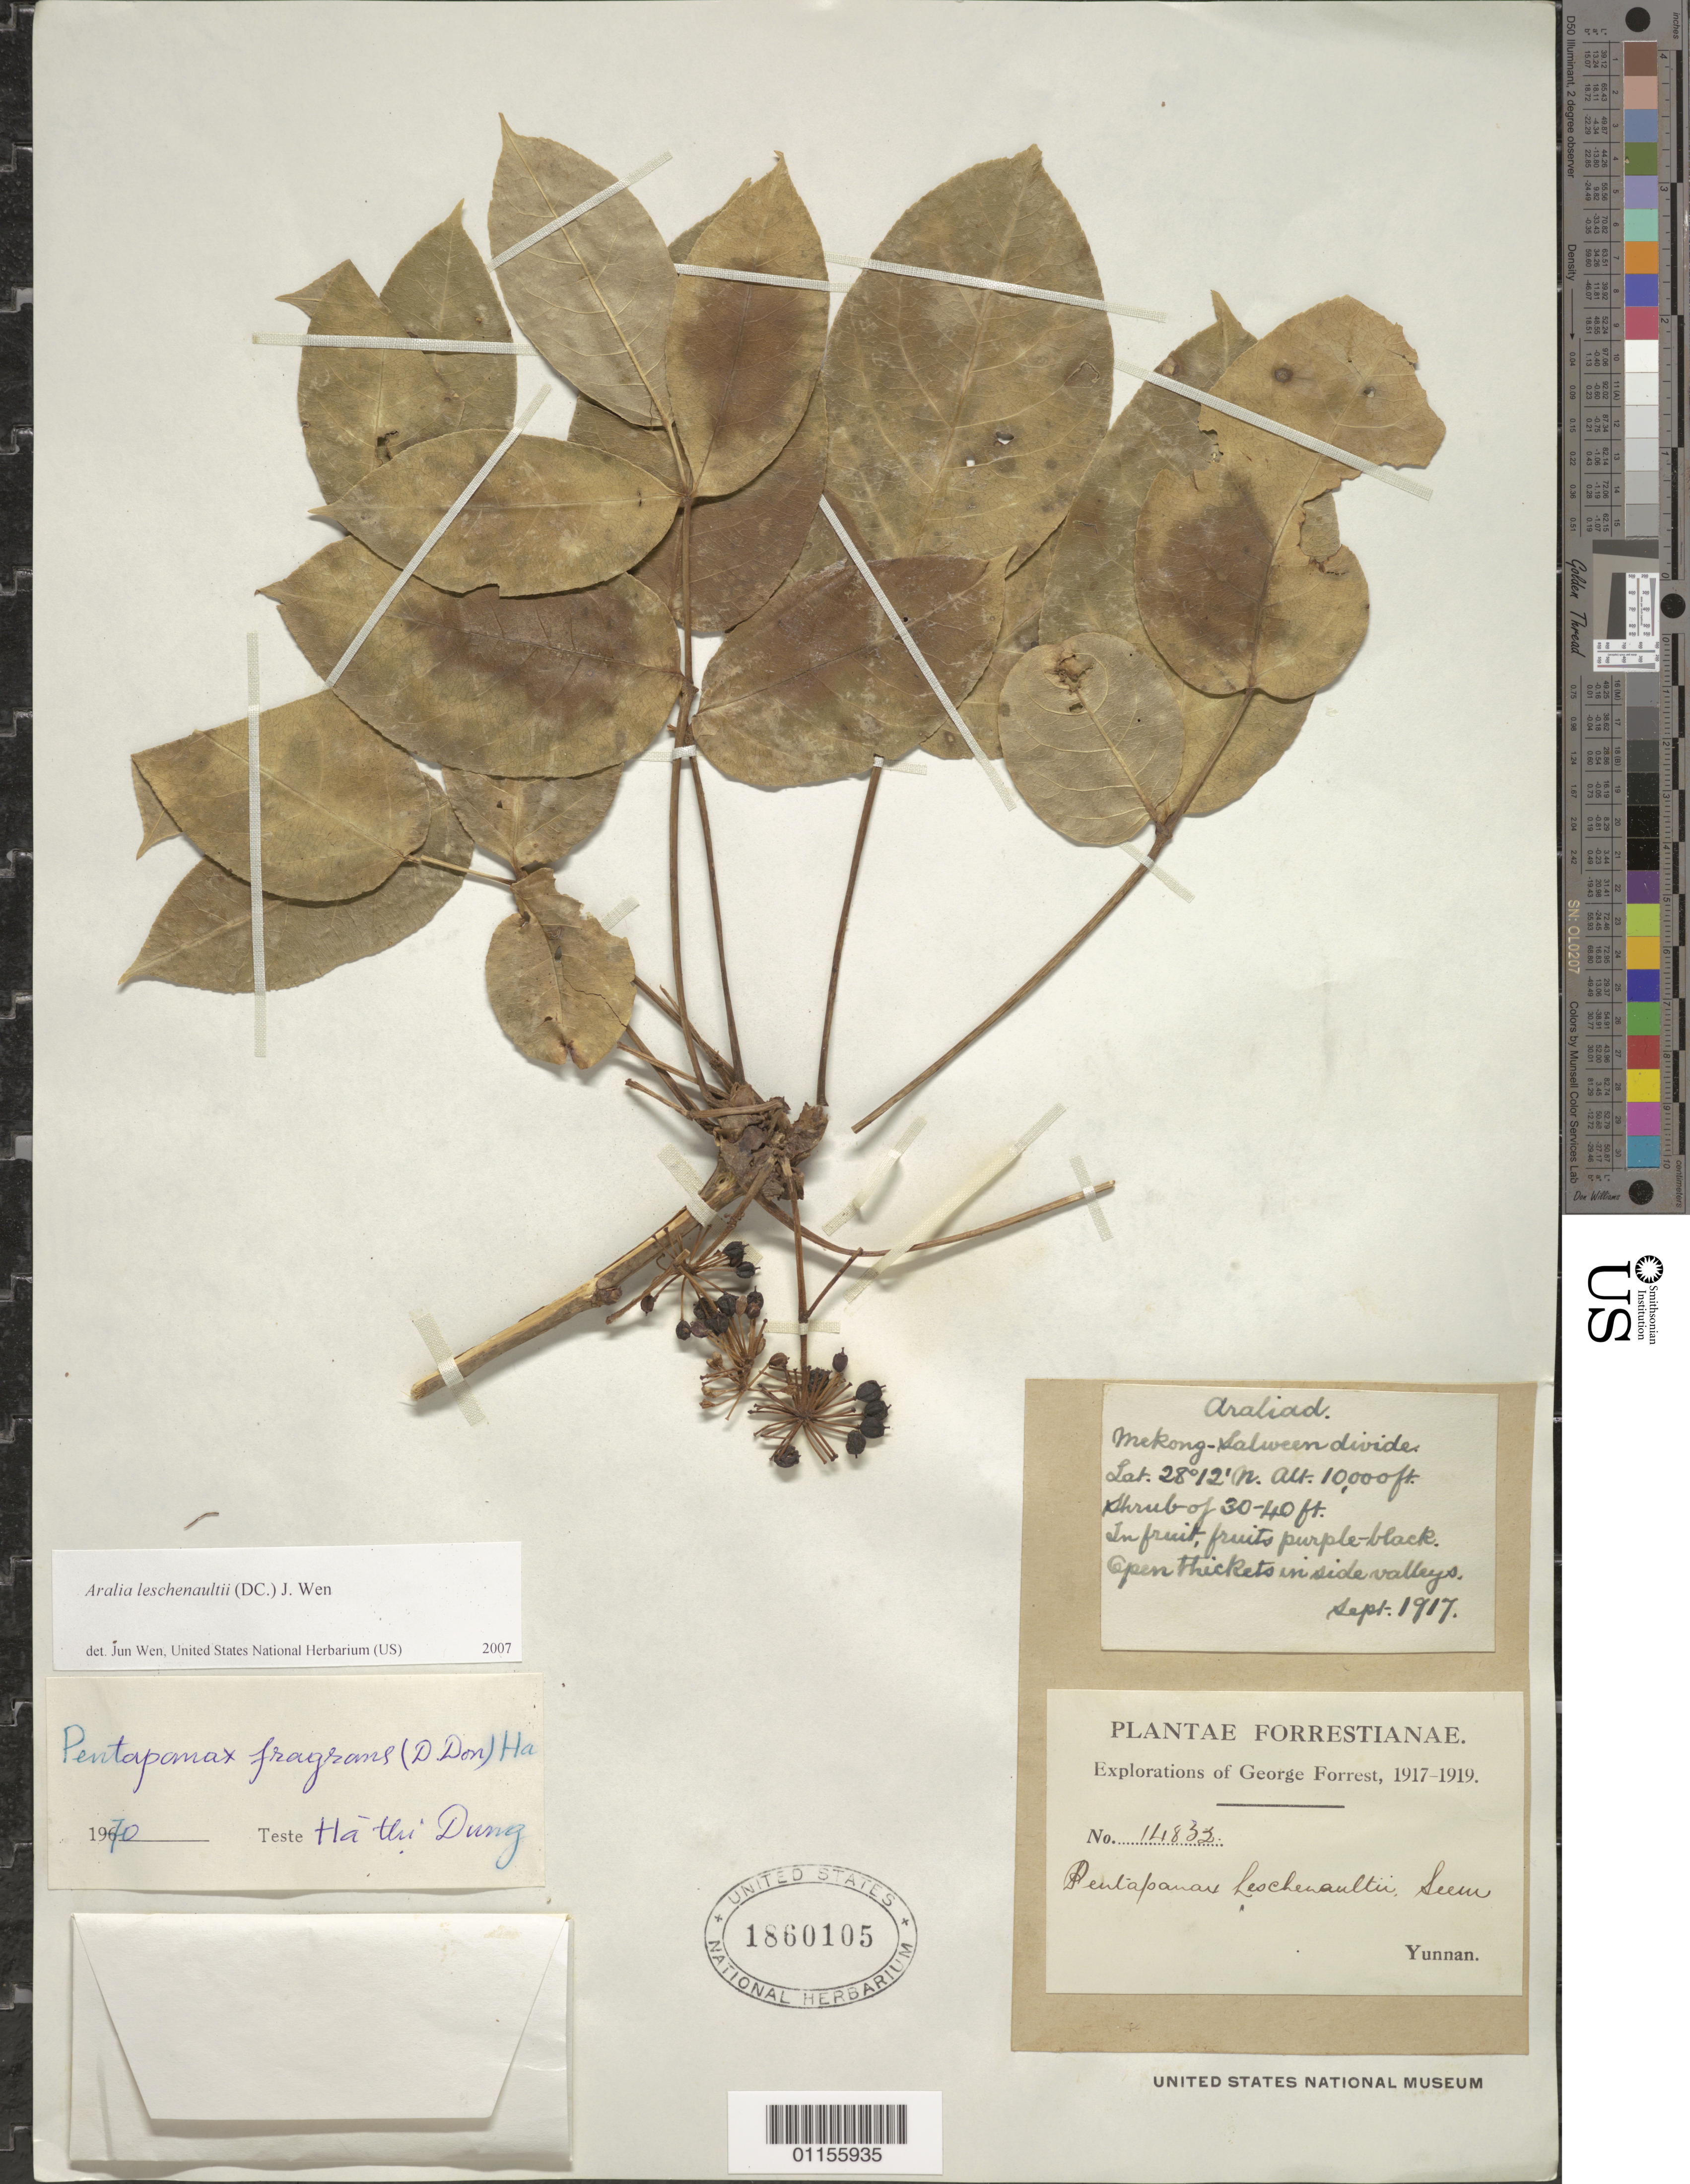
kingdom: Plantae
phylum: Tracheophyta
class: Magnoliopsida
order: Apiales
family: Araliaceae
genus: Aralia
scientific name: Aralia leschenaultii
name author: (DC.) J. Wen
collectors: G. Forrest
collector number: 14832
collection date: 1917-09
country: China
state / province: Yunnan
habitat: Shrub. Open thickets in side valleys.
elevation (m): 305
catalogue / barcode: US 1860105